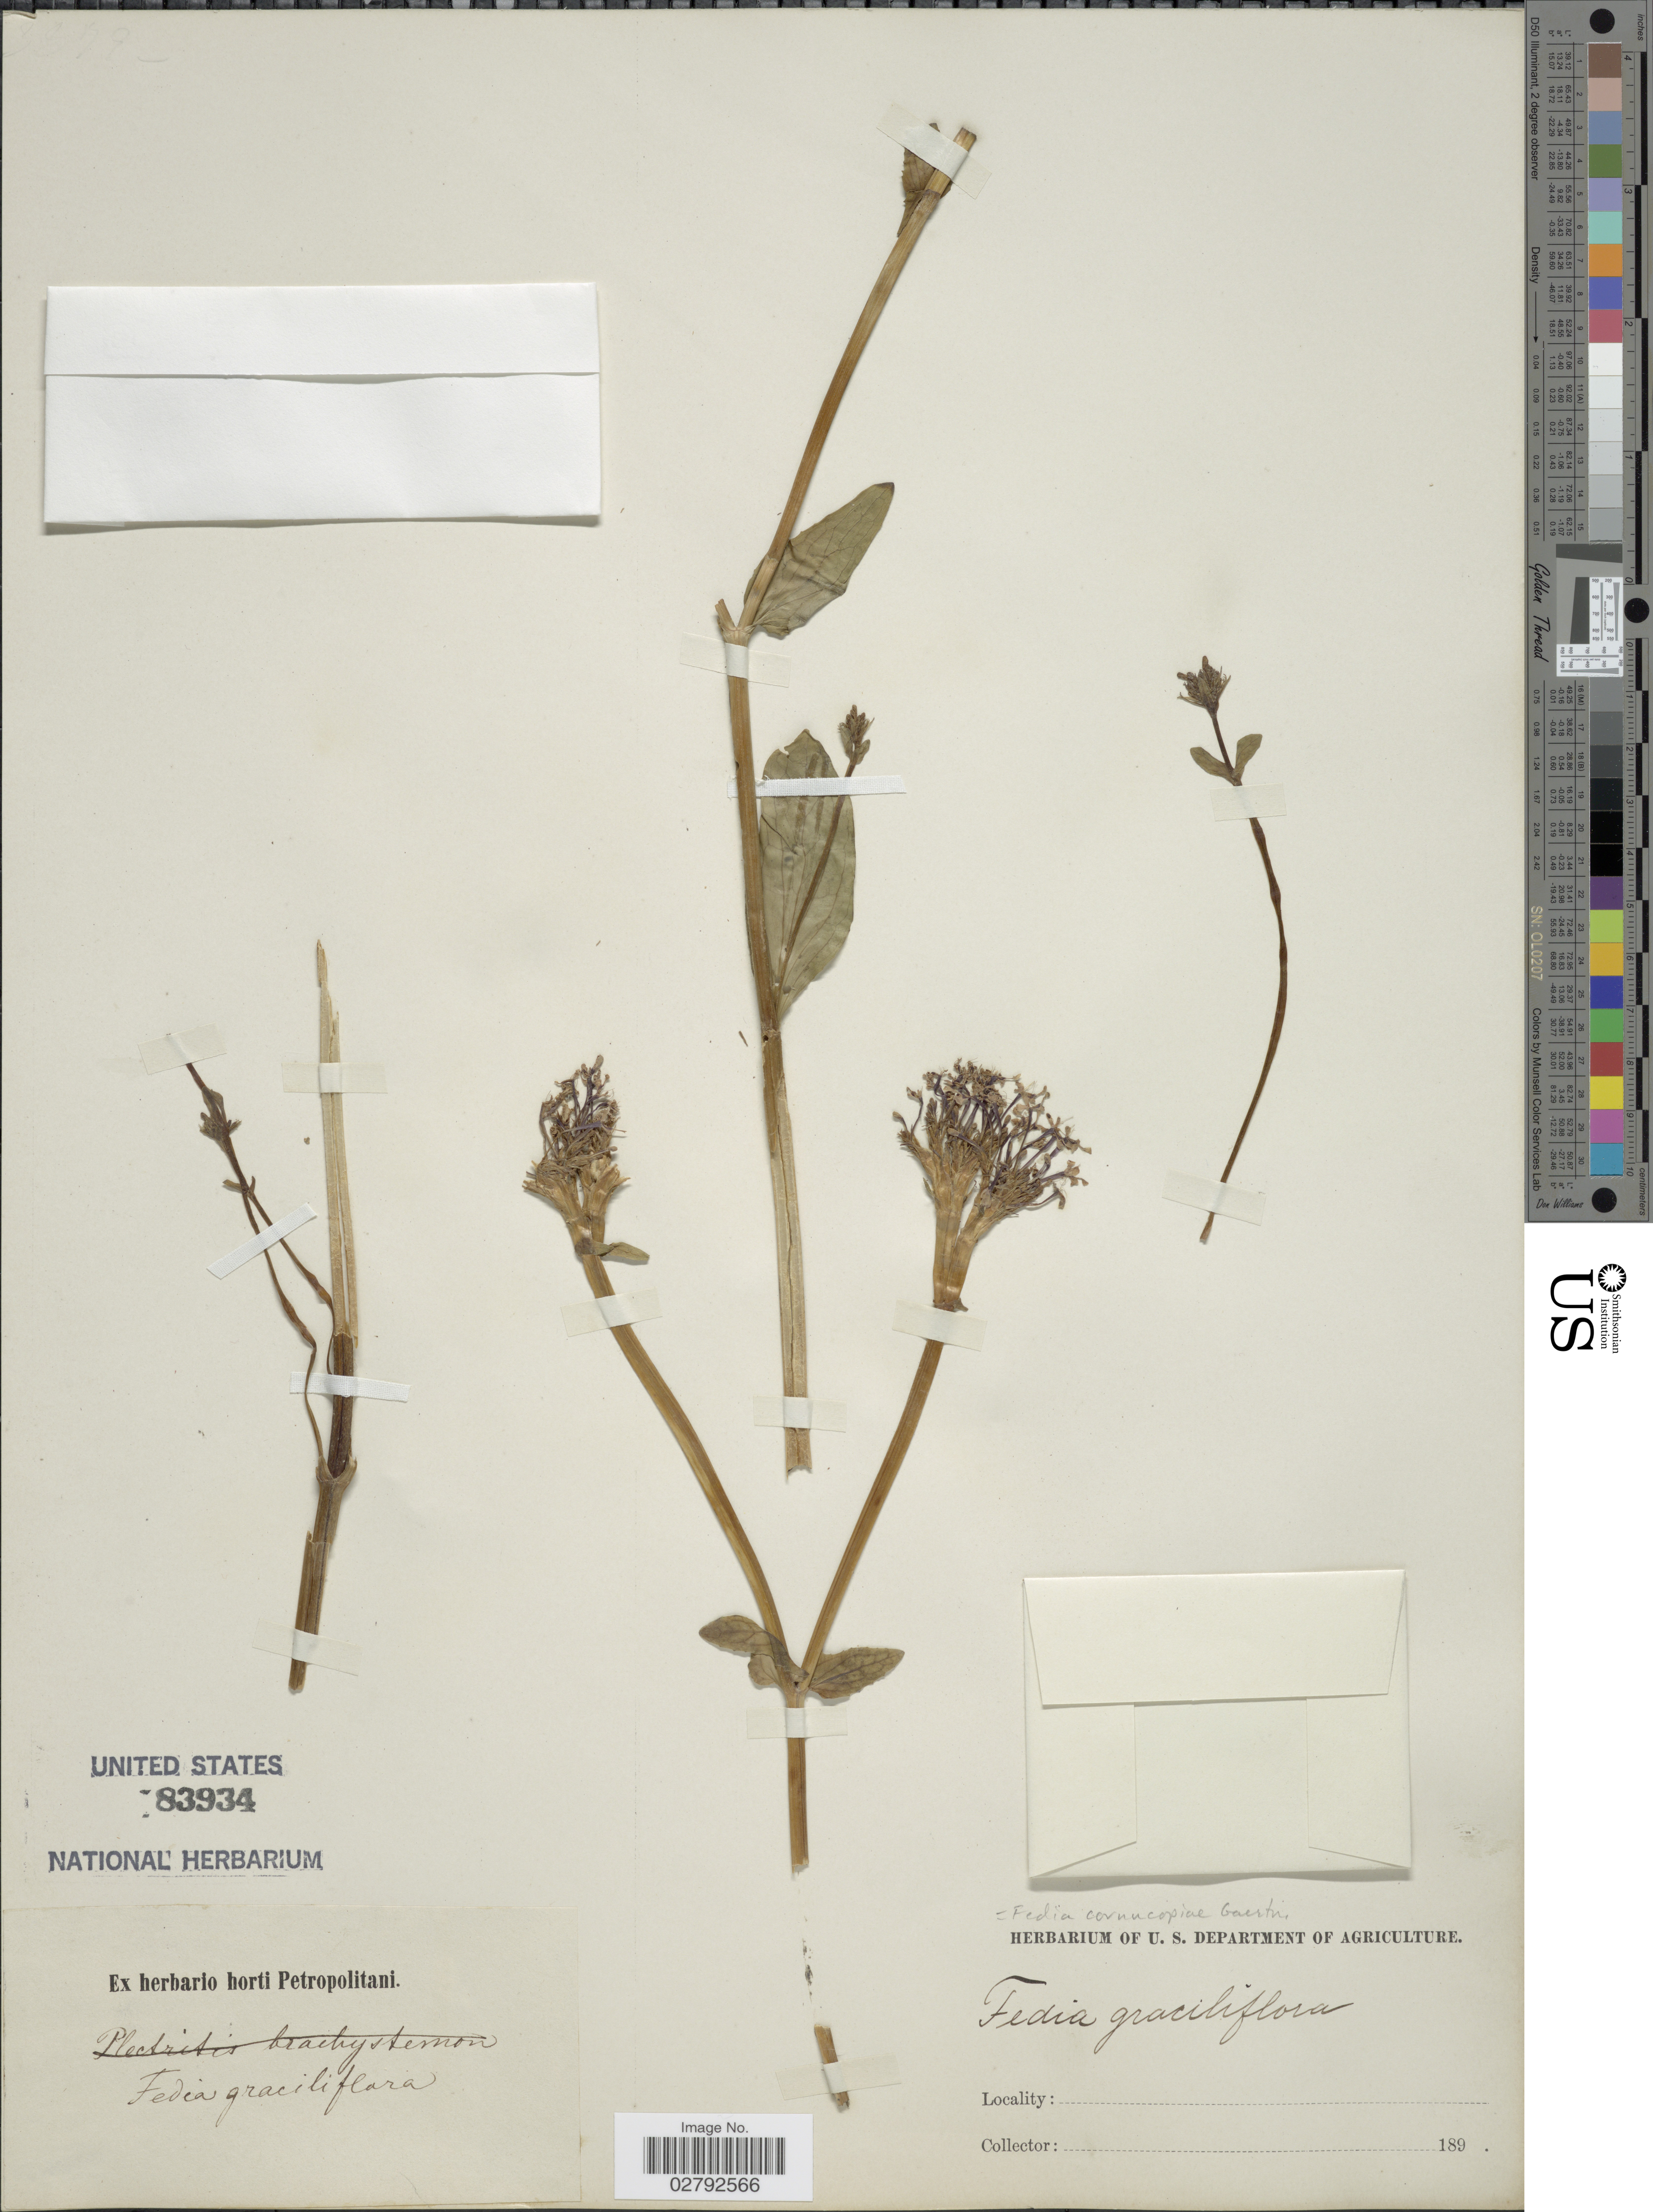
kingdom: Plantae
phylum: Tracheophyta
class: Magnoliopsida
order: Dipsacales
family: Caprifoliaceae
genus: Fedia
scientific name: Fedia cornucopiae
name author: Gaertn.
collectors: ex herb. U. S. Department of Agriculture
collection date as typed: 189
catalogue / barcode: US 83934